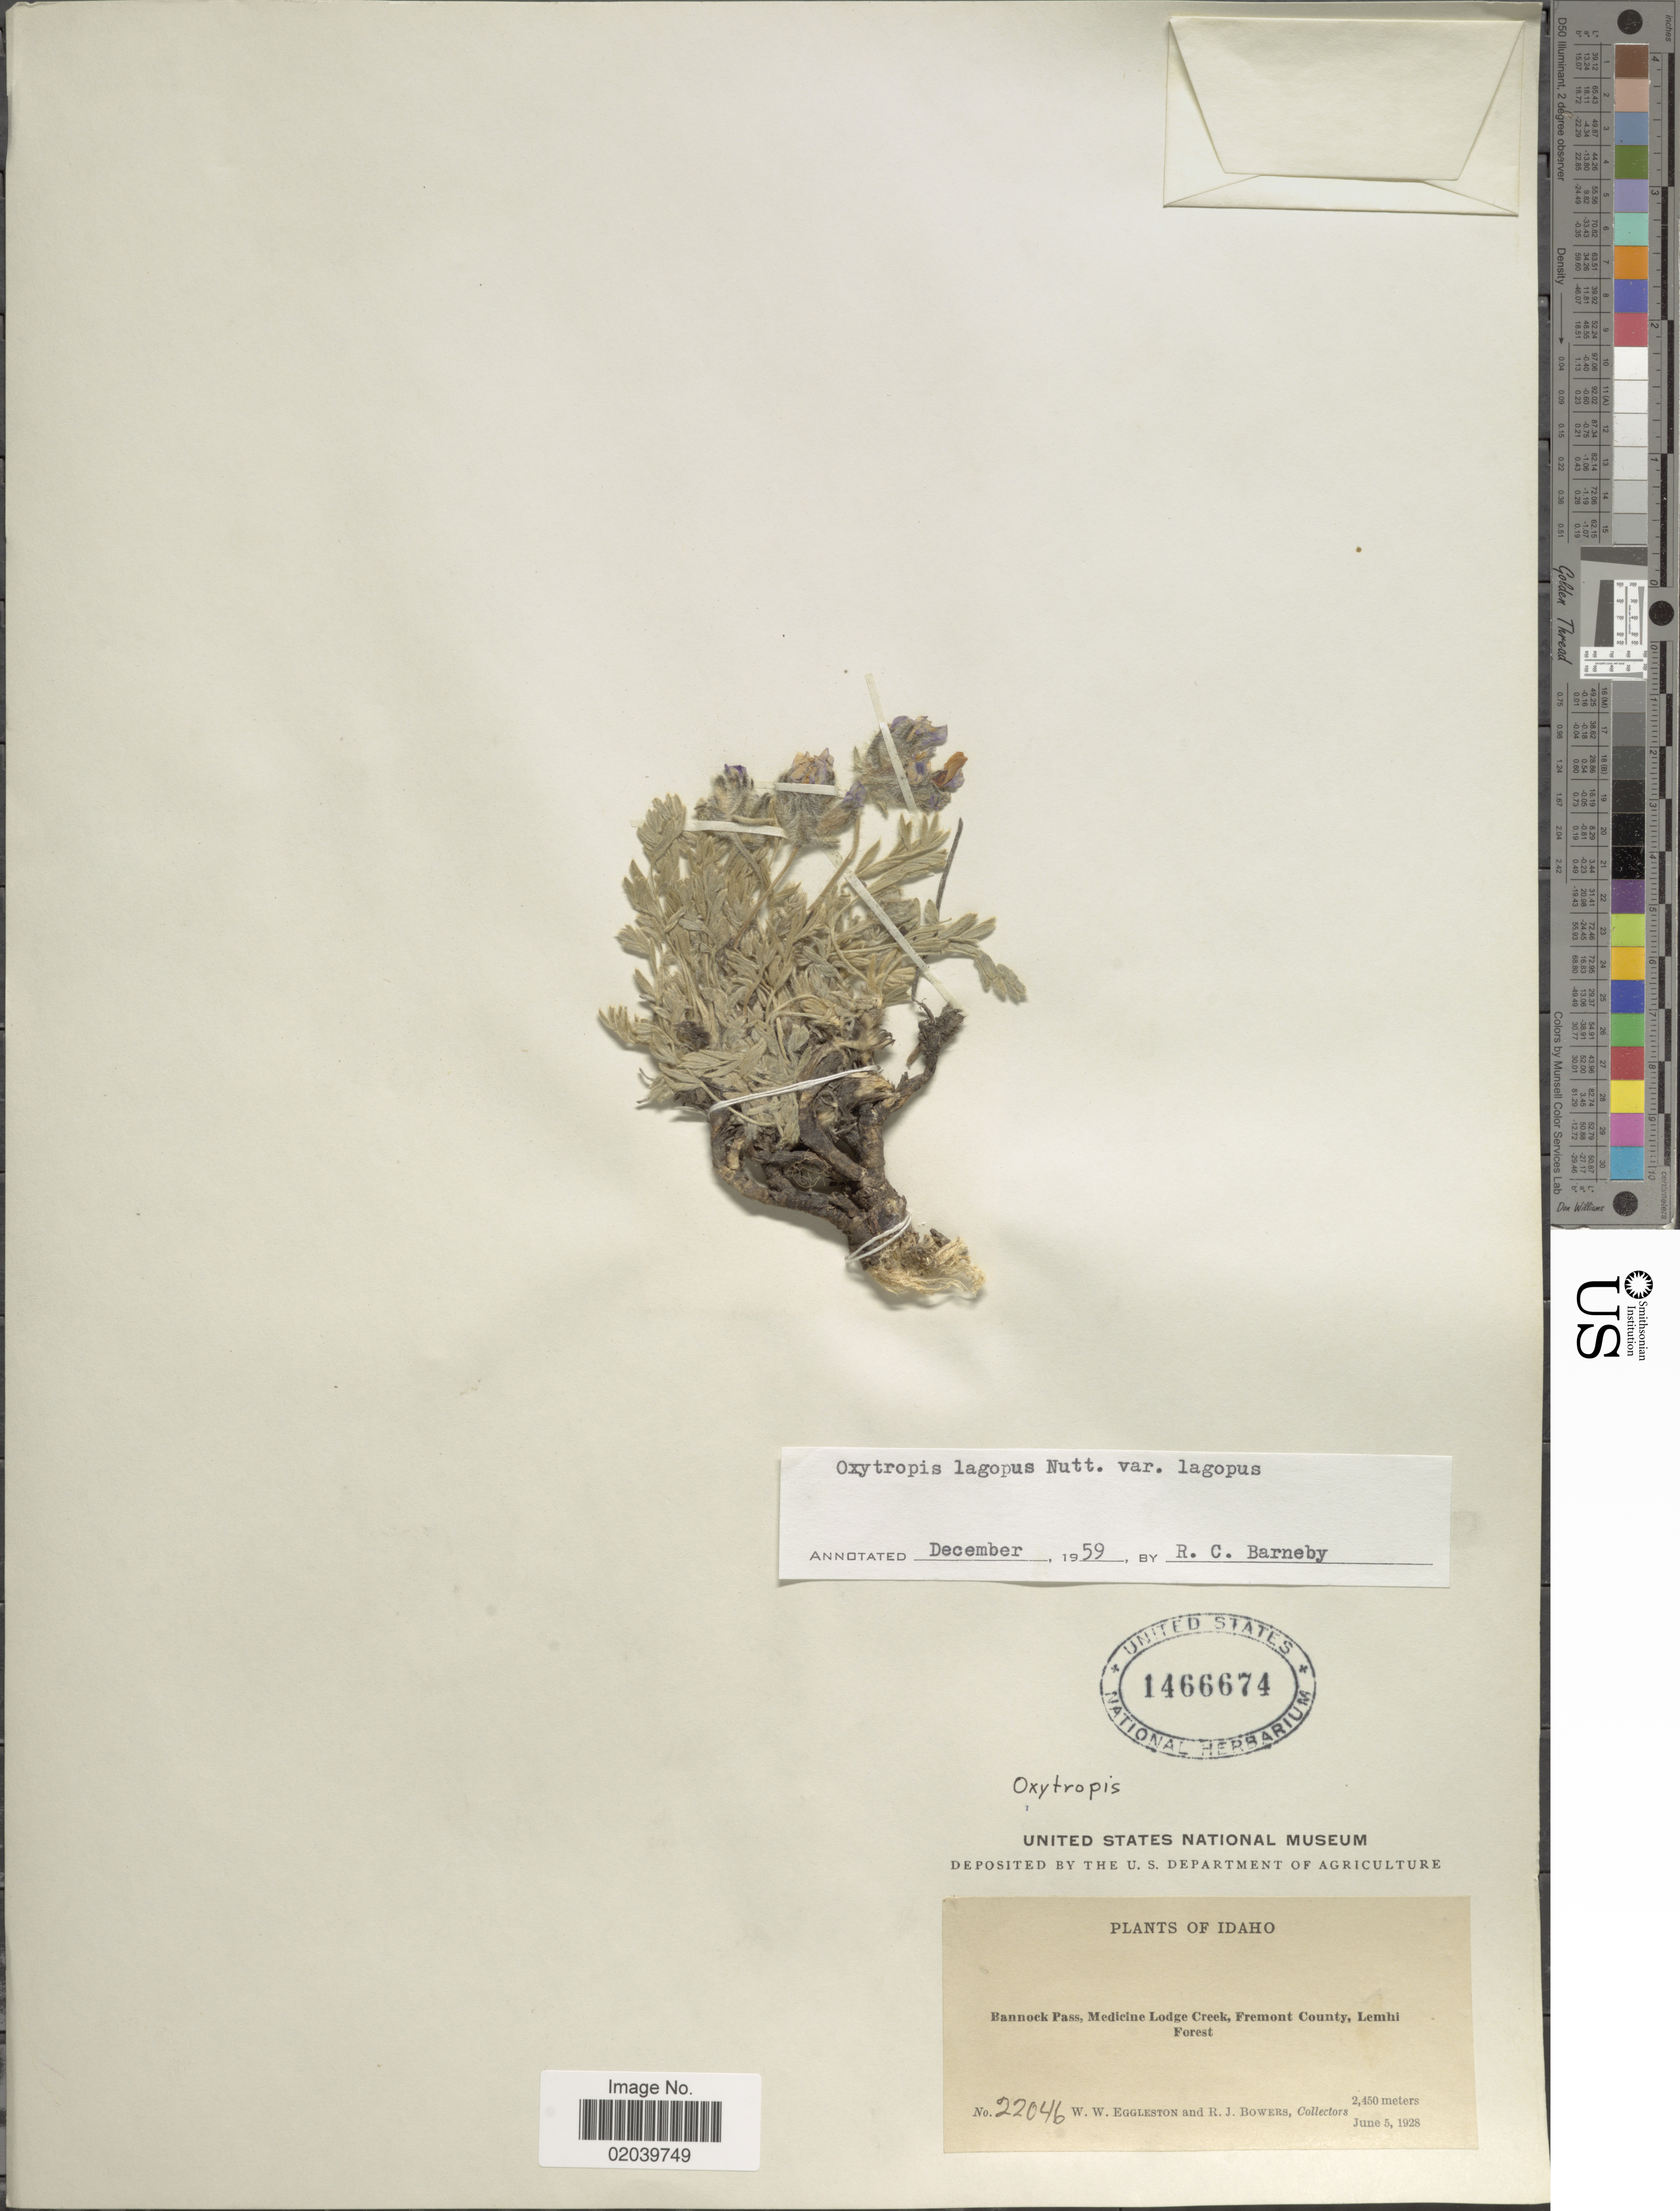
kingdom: Plantae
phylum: Tracheophyta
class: Magnoliopsida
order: Fabales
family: Fabaceae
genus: Oxytropis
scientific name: Oxytropis lagopus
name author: Nutt.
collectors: W. W. Eggleston & R. Bowers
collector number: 22046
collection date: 1928-06-05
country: United States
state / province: Idaho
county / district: Fremont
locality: Bannock Pass, Medicine Lodge Creek, Fremont County, Lemhi Forest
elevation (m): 2450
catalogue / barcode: US 1466674